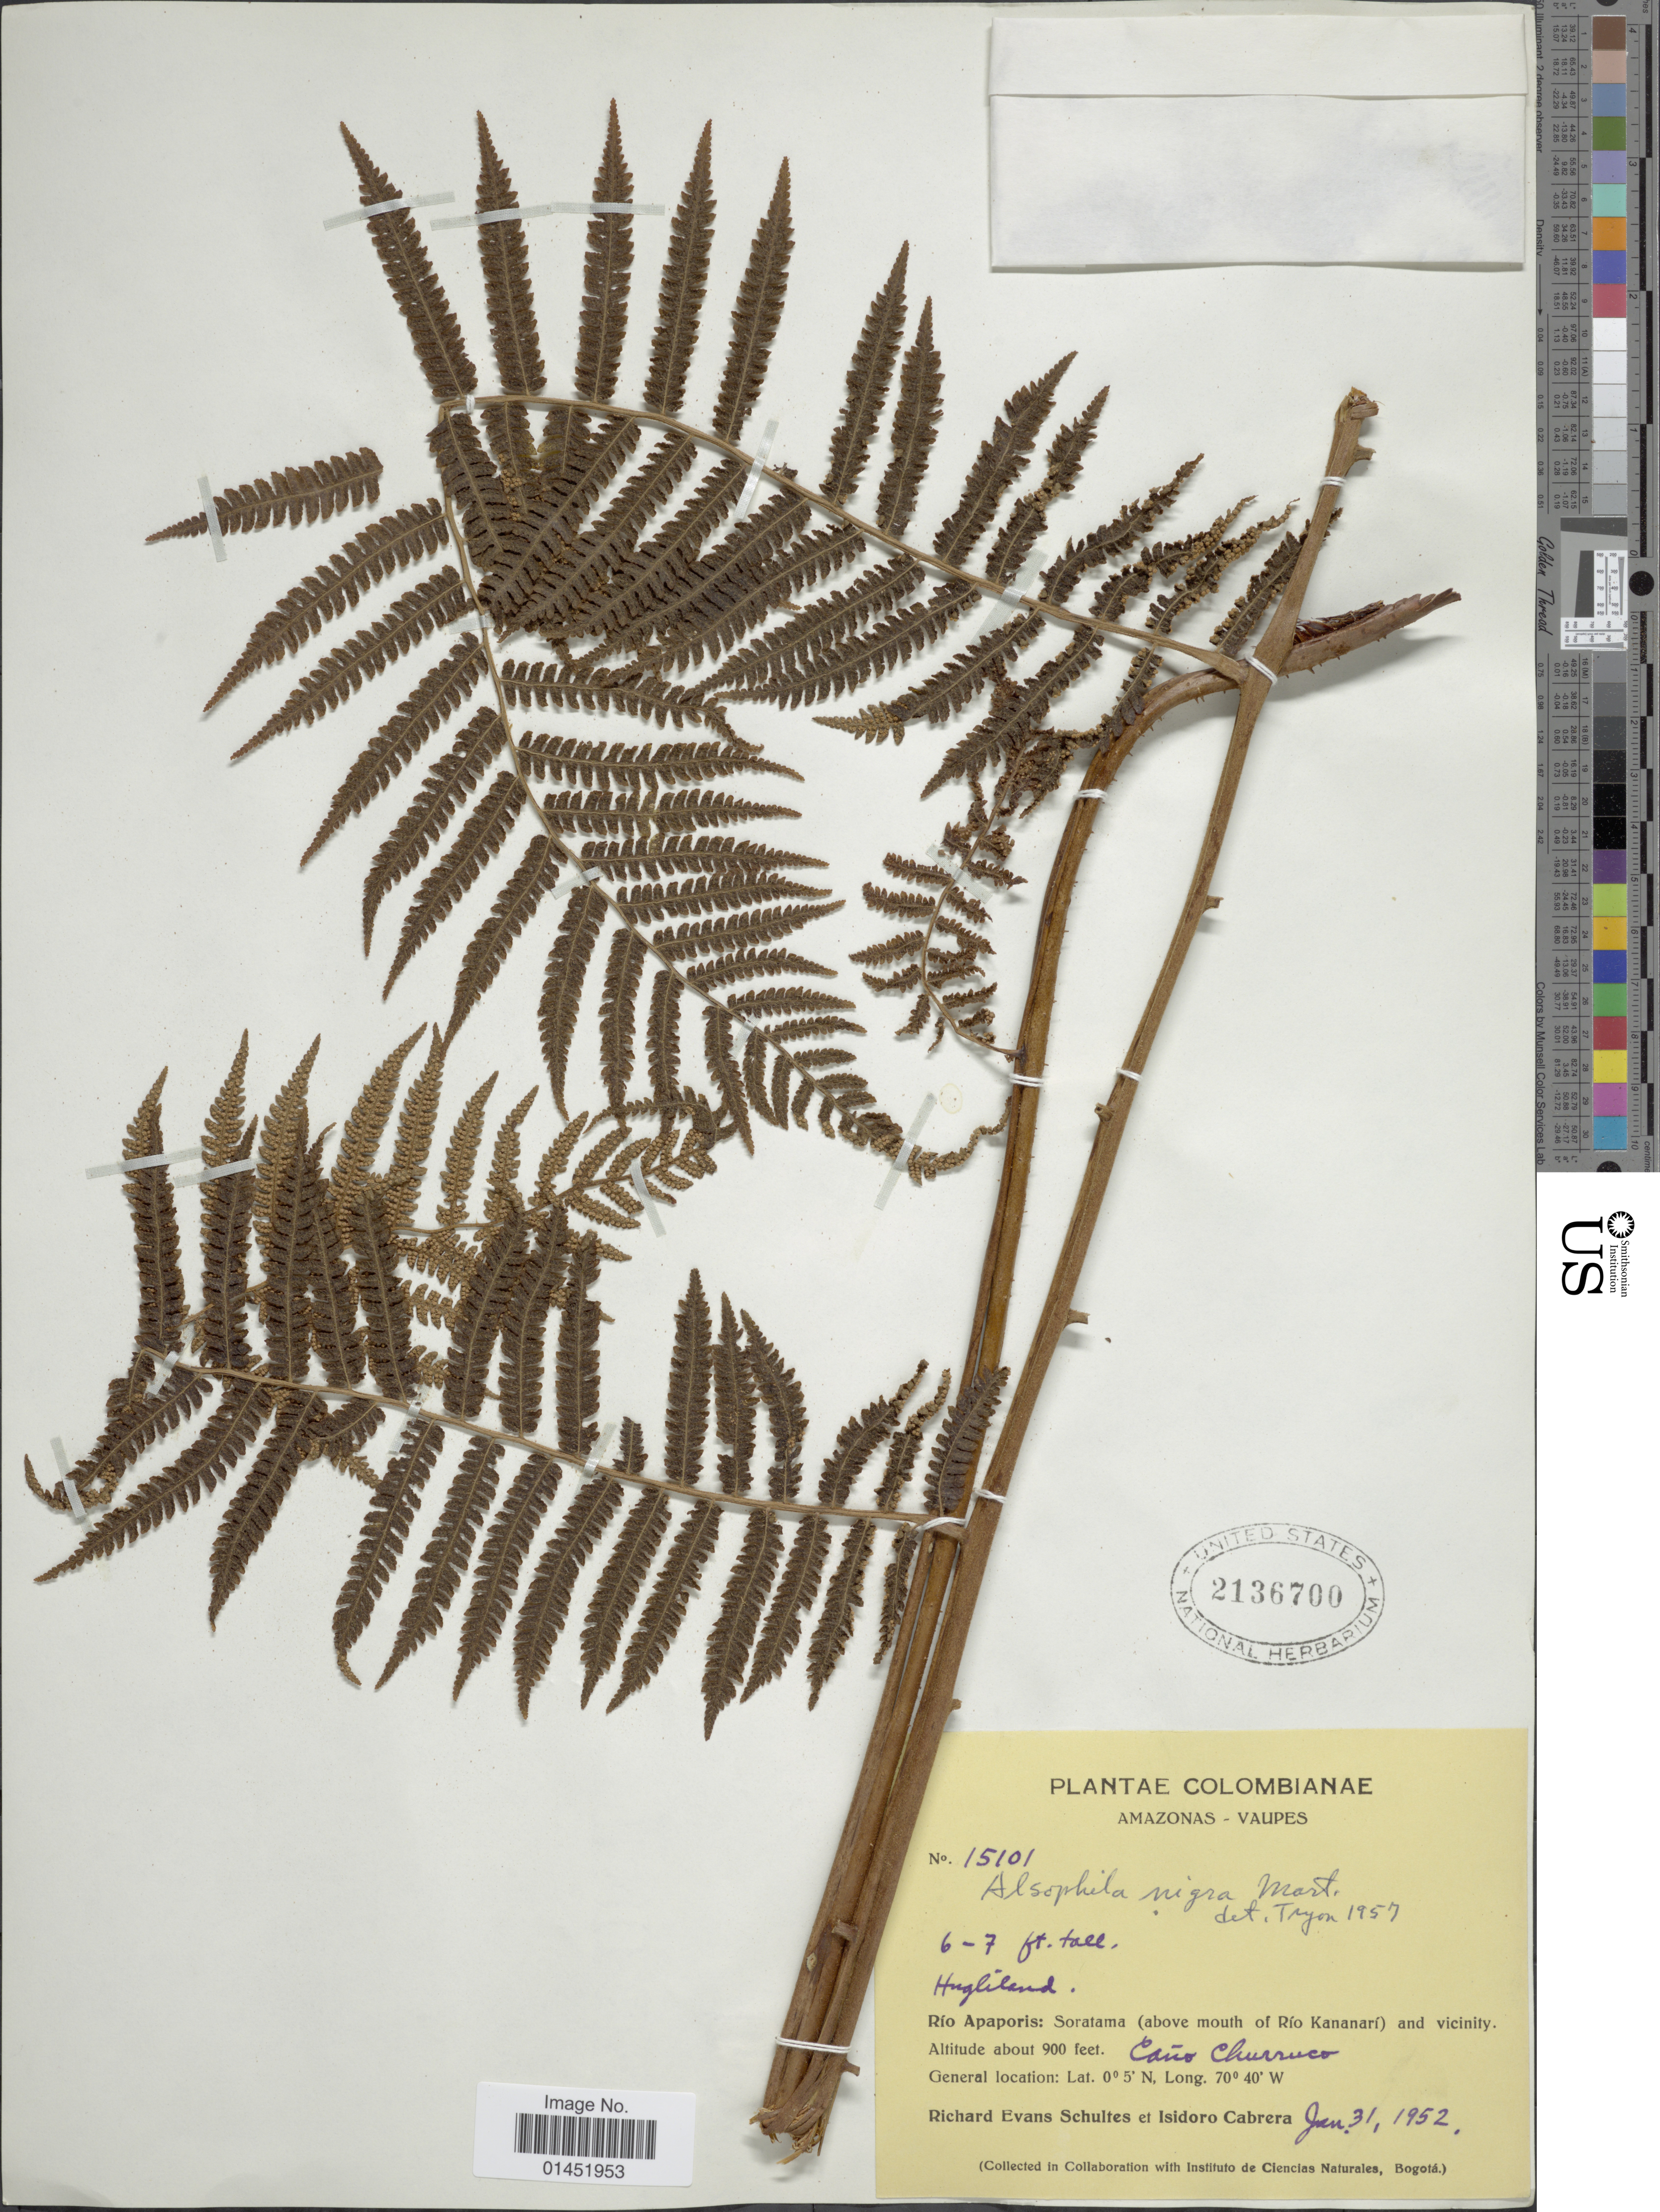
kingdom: Plantae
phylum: Tracheophyta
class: Polypodiopsida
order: Cyatheales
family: Cyatheaceae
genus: Cyathea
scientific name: Cyathea lasiosora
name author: (Mett. ex Kuhn) Domin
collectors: R. E. Schultes & I. Cabrera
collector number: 15101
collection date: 1952-01-31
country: Colombia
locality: Amazonas-Vaupés, Rio Apaporis: Soratama (above mouth of Río Kananarí) and vicinity, cano Churruco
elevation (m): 274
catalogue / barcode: US 2136700